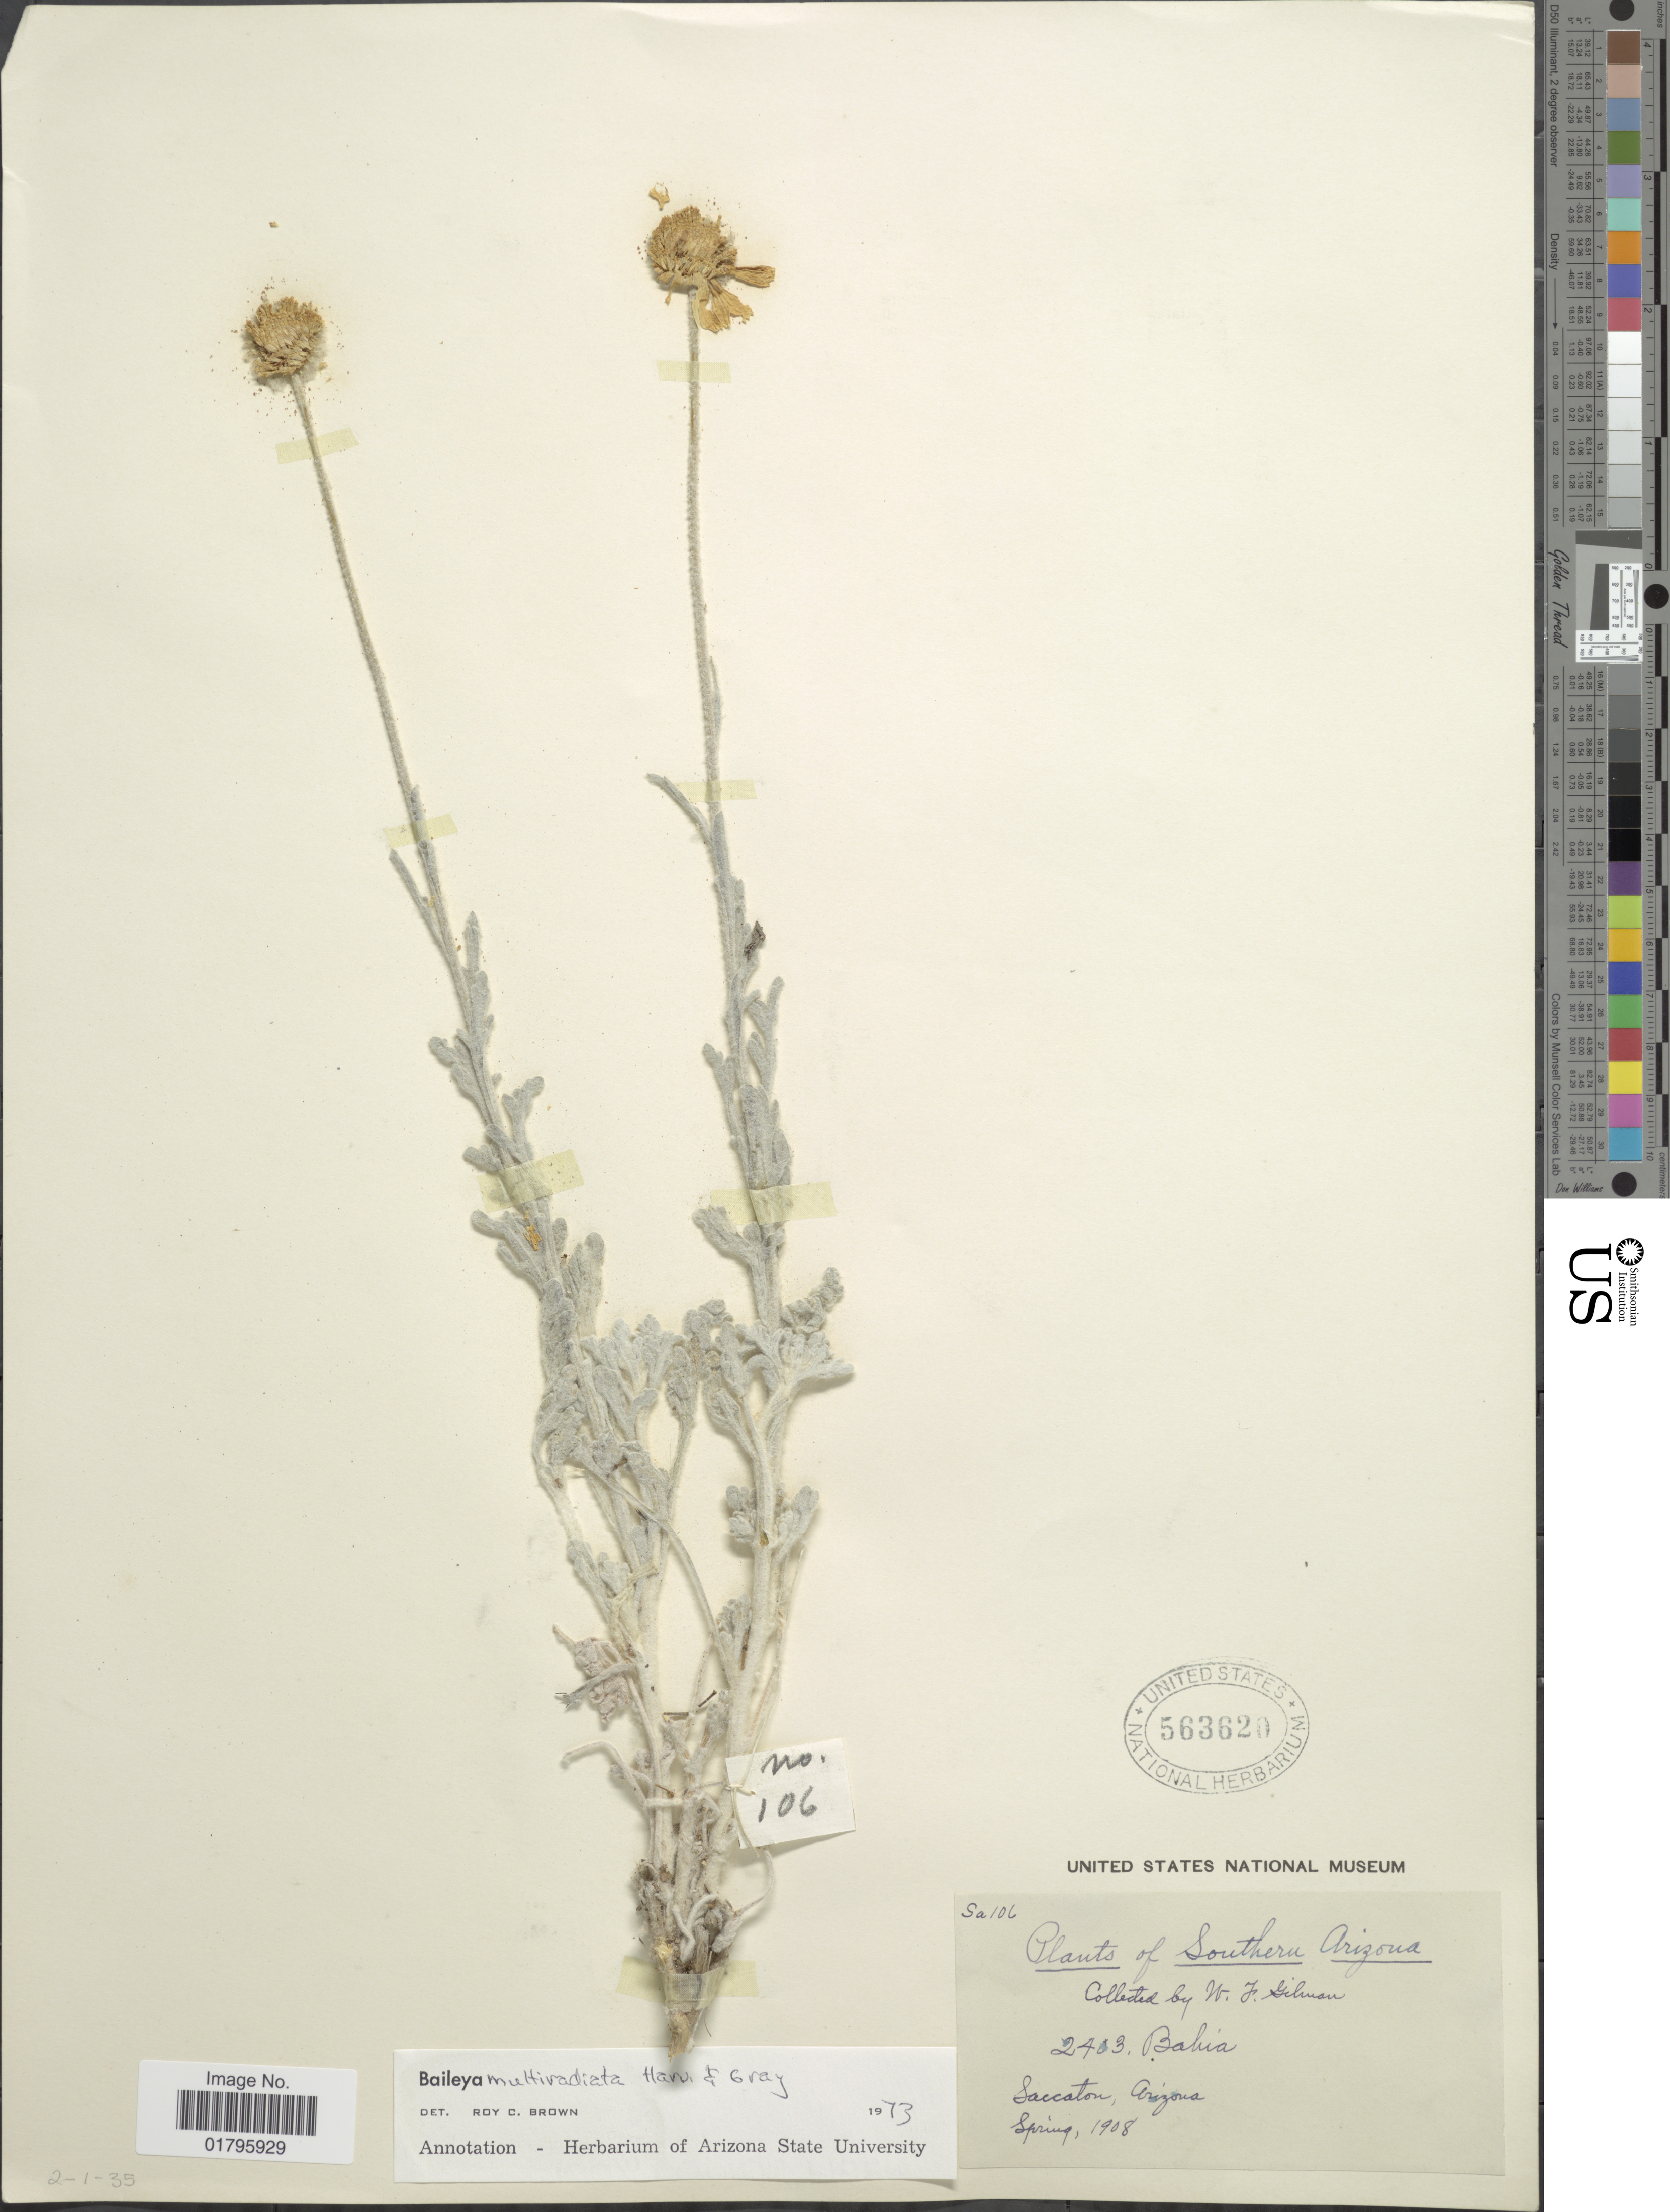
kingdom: Plantae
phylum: Tracheophyta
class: Magnoliopsida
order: Asterales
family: Asteraceae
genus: Baileya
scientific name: Baileya multiradiata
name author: Harv. & A. Gray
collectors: M. F. Gilman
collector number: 2403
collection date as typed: Spring 1908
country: United States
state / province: Arizona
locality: Saccaton, Arizona. Southern Arizona.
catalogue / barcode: US 563620